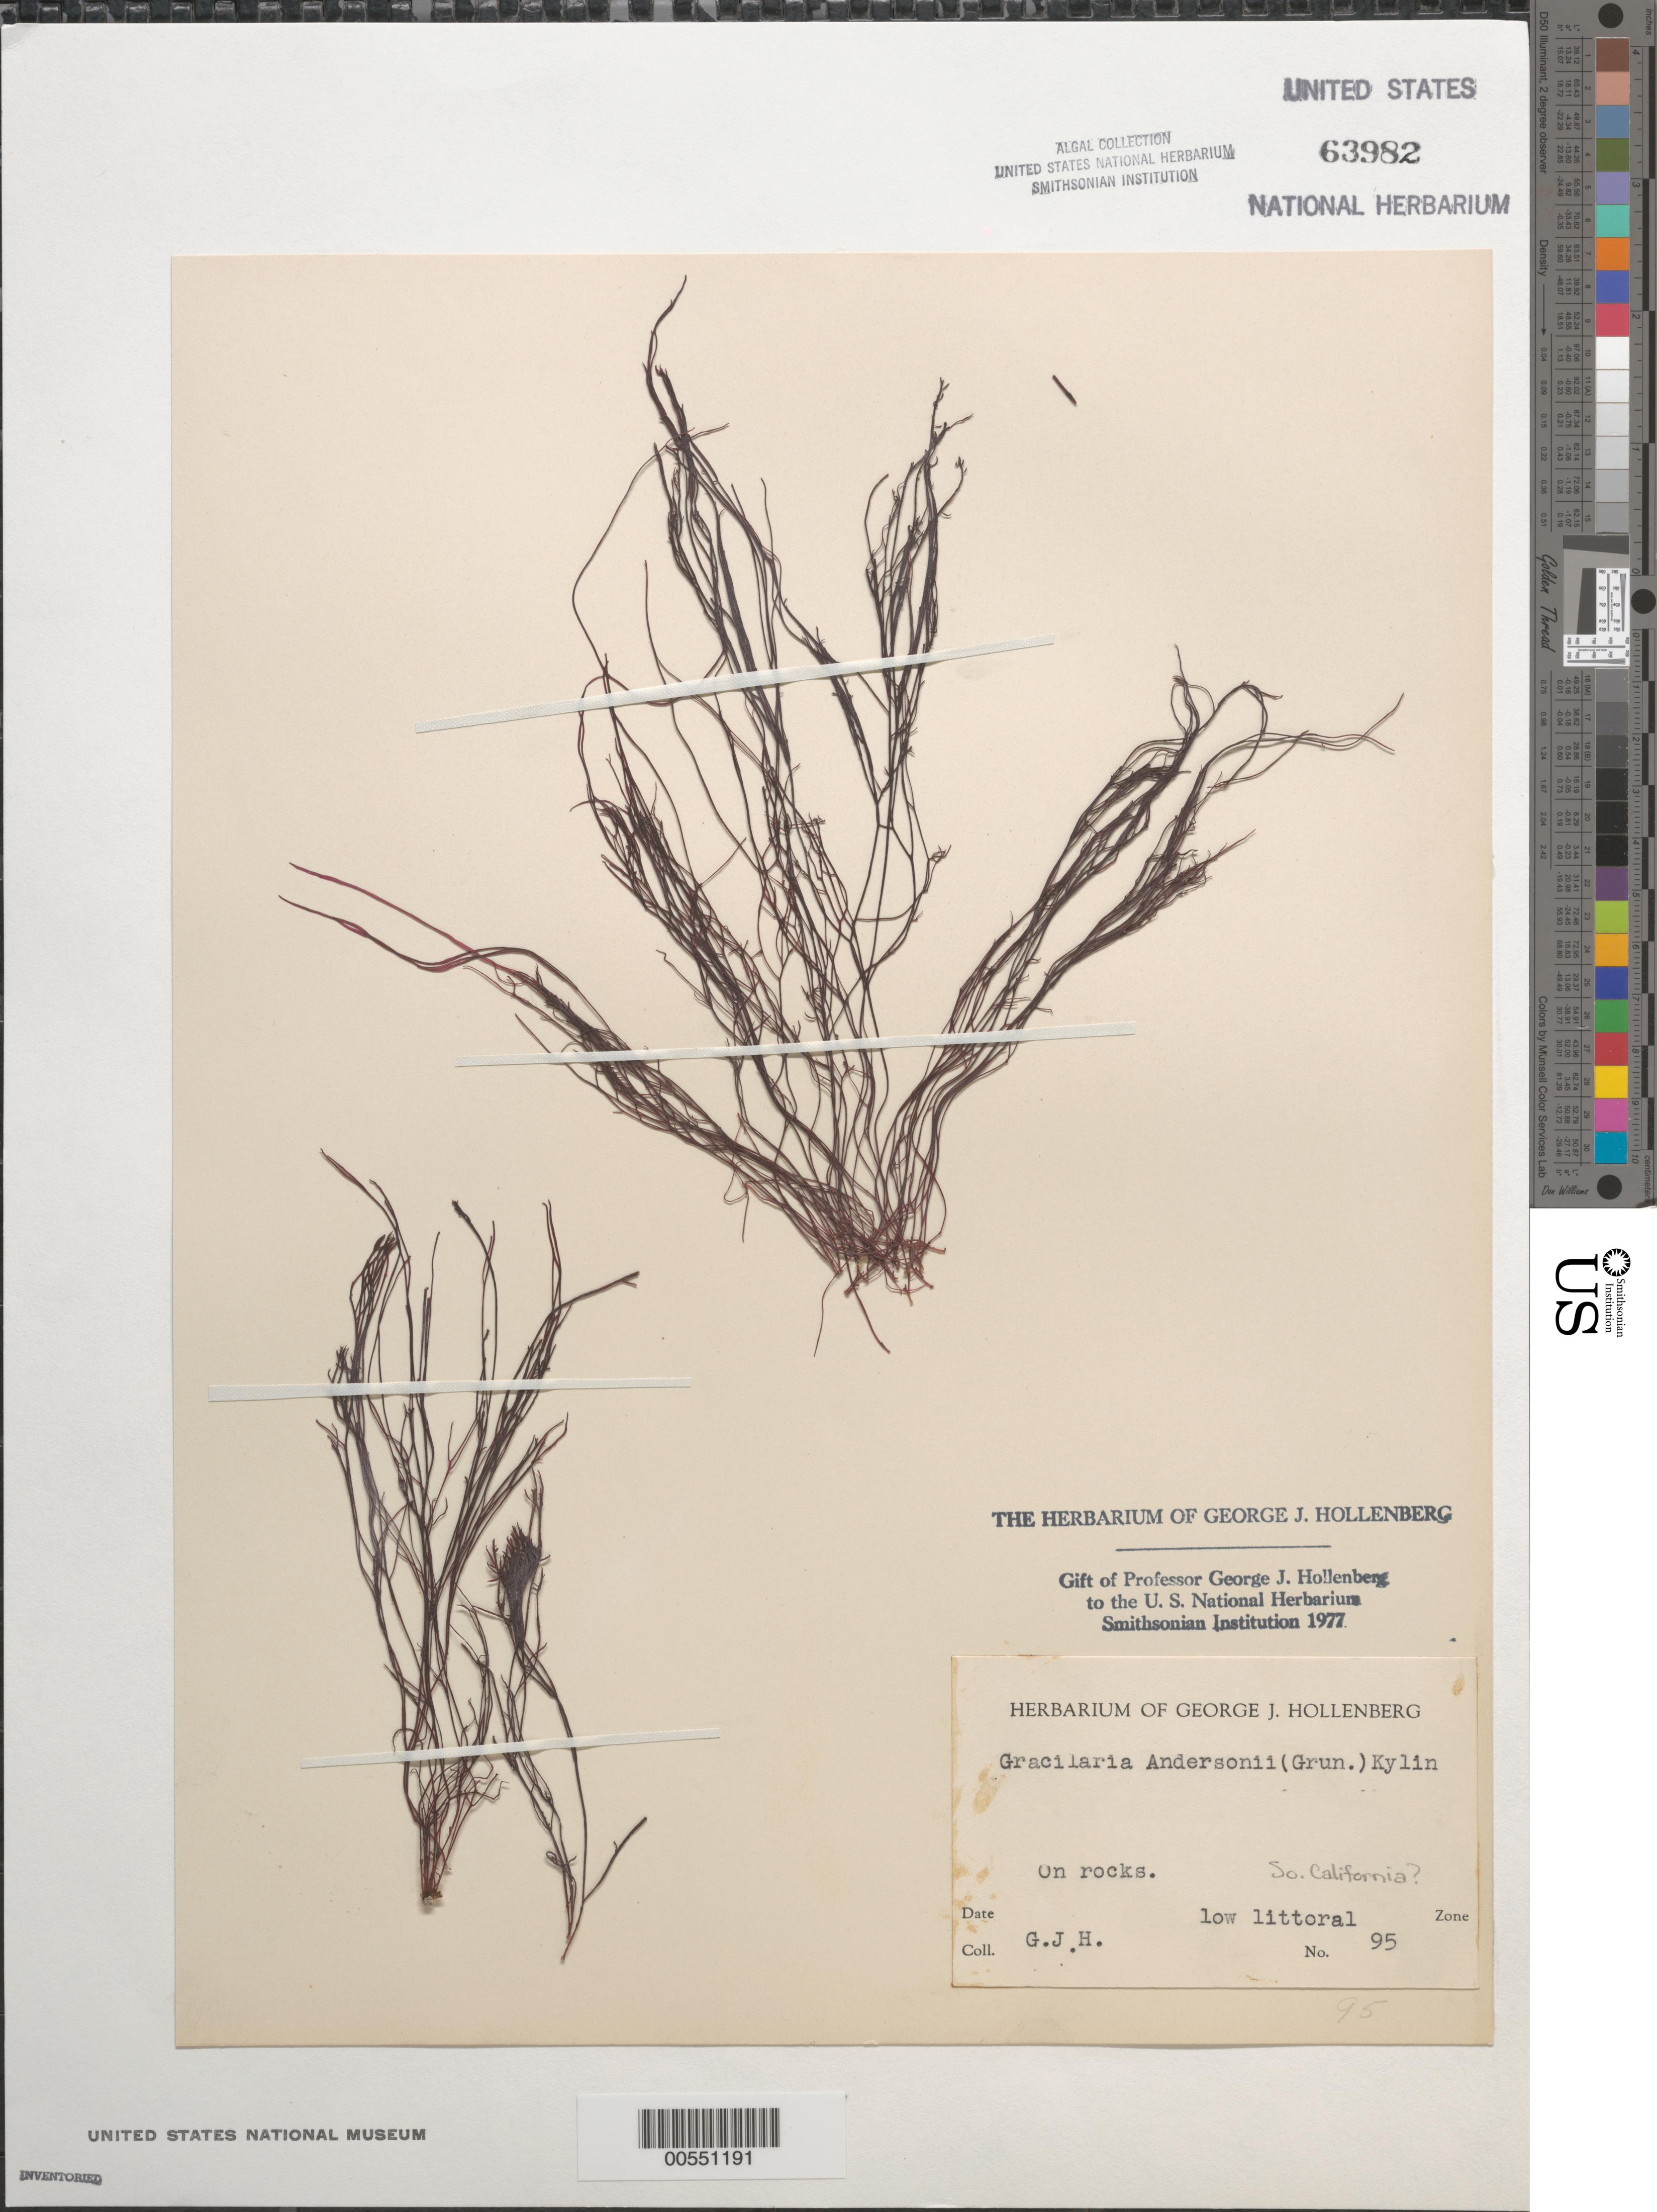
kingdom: Plantae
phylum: Rhodophyta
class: Florideophyceae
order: Gracilariales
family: Gracilariaceae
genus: Gracilariopsis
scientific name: Gracilariopsis andersonii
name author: (Grunow) E.Y. Dawson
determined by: Algae name updating Project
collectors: G. Hollenberg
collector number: GJH 95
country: United States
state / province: California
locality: Probably southern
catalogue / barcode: US 63982